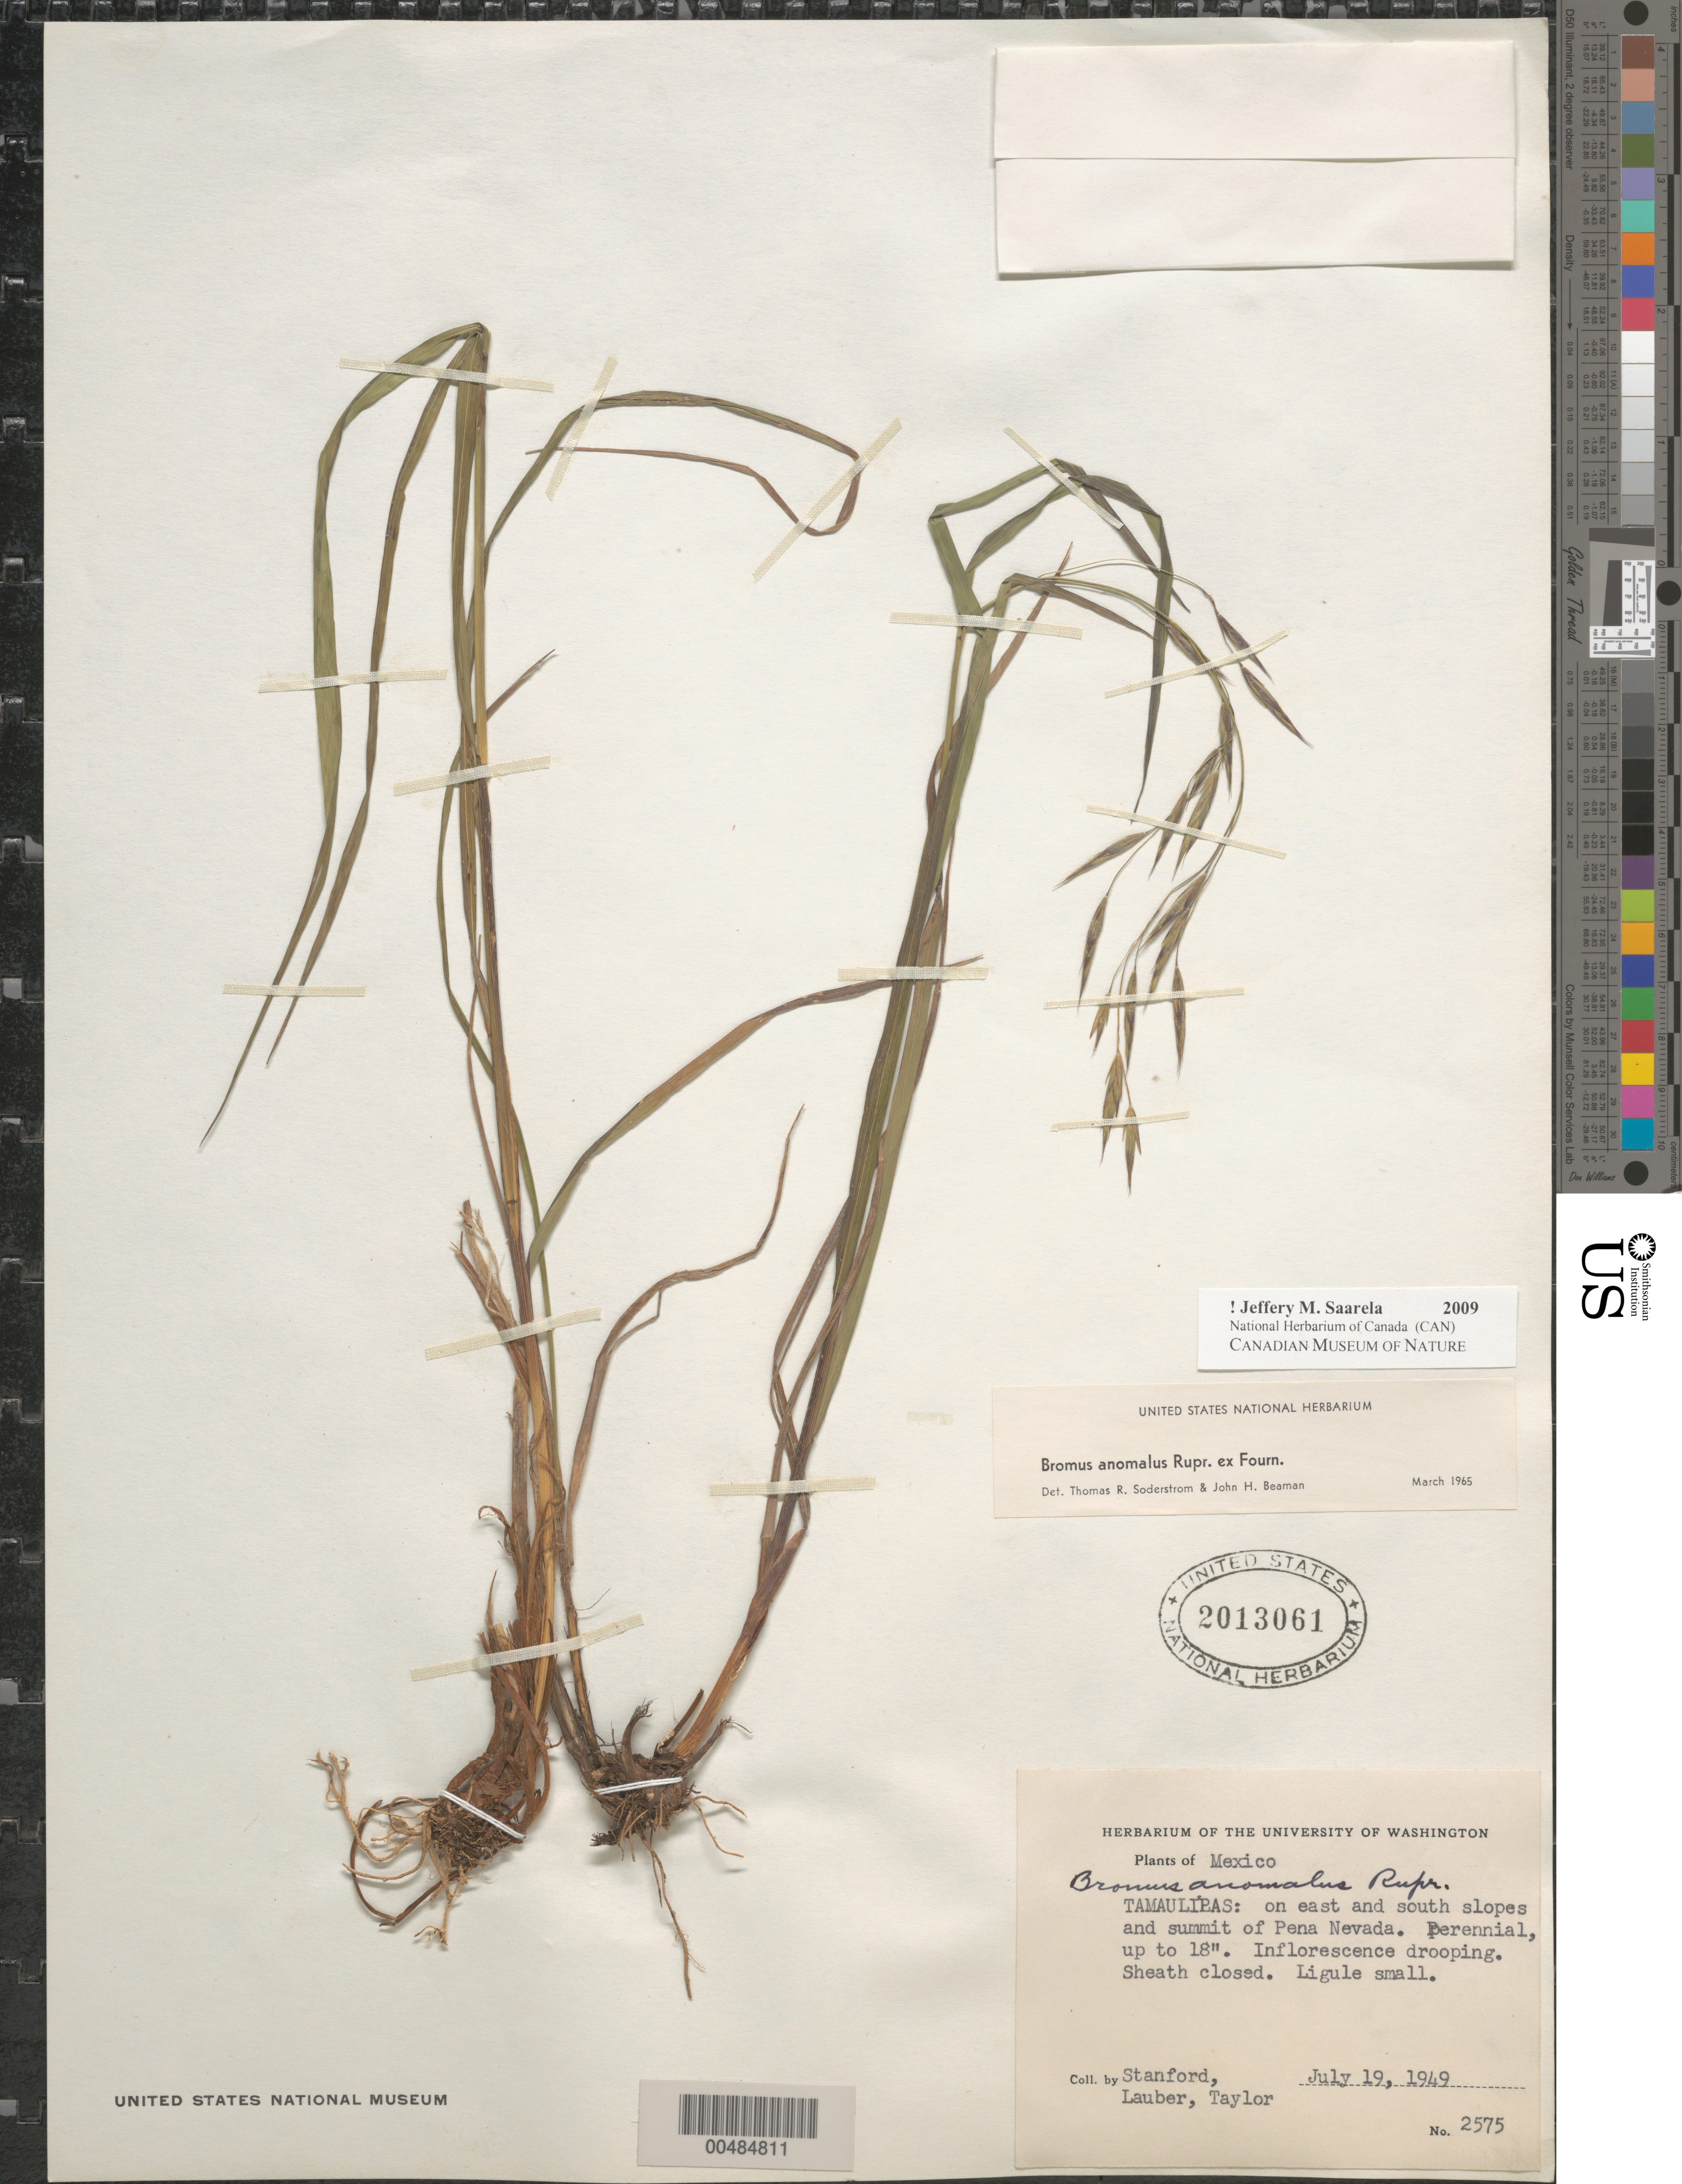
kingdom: Plantae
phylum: Tracheophyta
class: Liliopsida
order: Poales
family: Poaceae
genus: Bromus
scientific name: Bromus anomalus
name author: Rupr. ex E. Fourn.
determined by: Soderstrom, T. R.; Beaman, J. H.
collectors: -. Stanford, -. Lauber & -- Taylor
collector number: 2575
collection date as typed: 19 Jul 1949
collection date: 1949-07-19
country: Mexico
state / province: Tamaulipas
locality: On E and S slopes and summit of Pena Nevada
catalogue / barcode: US 2013061